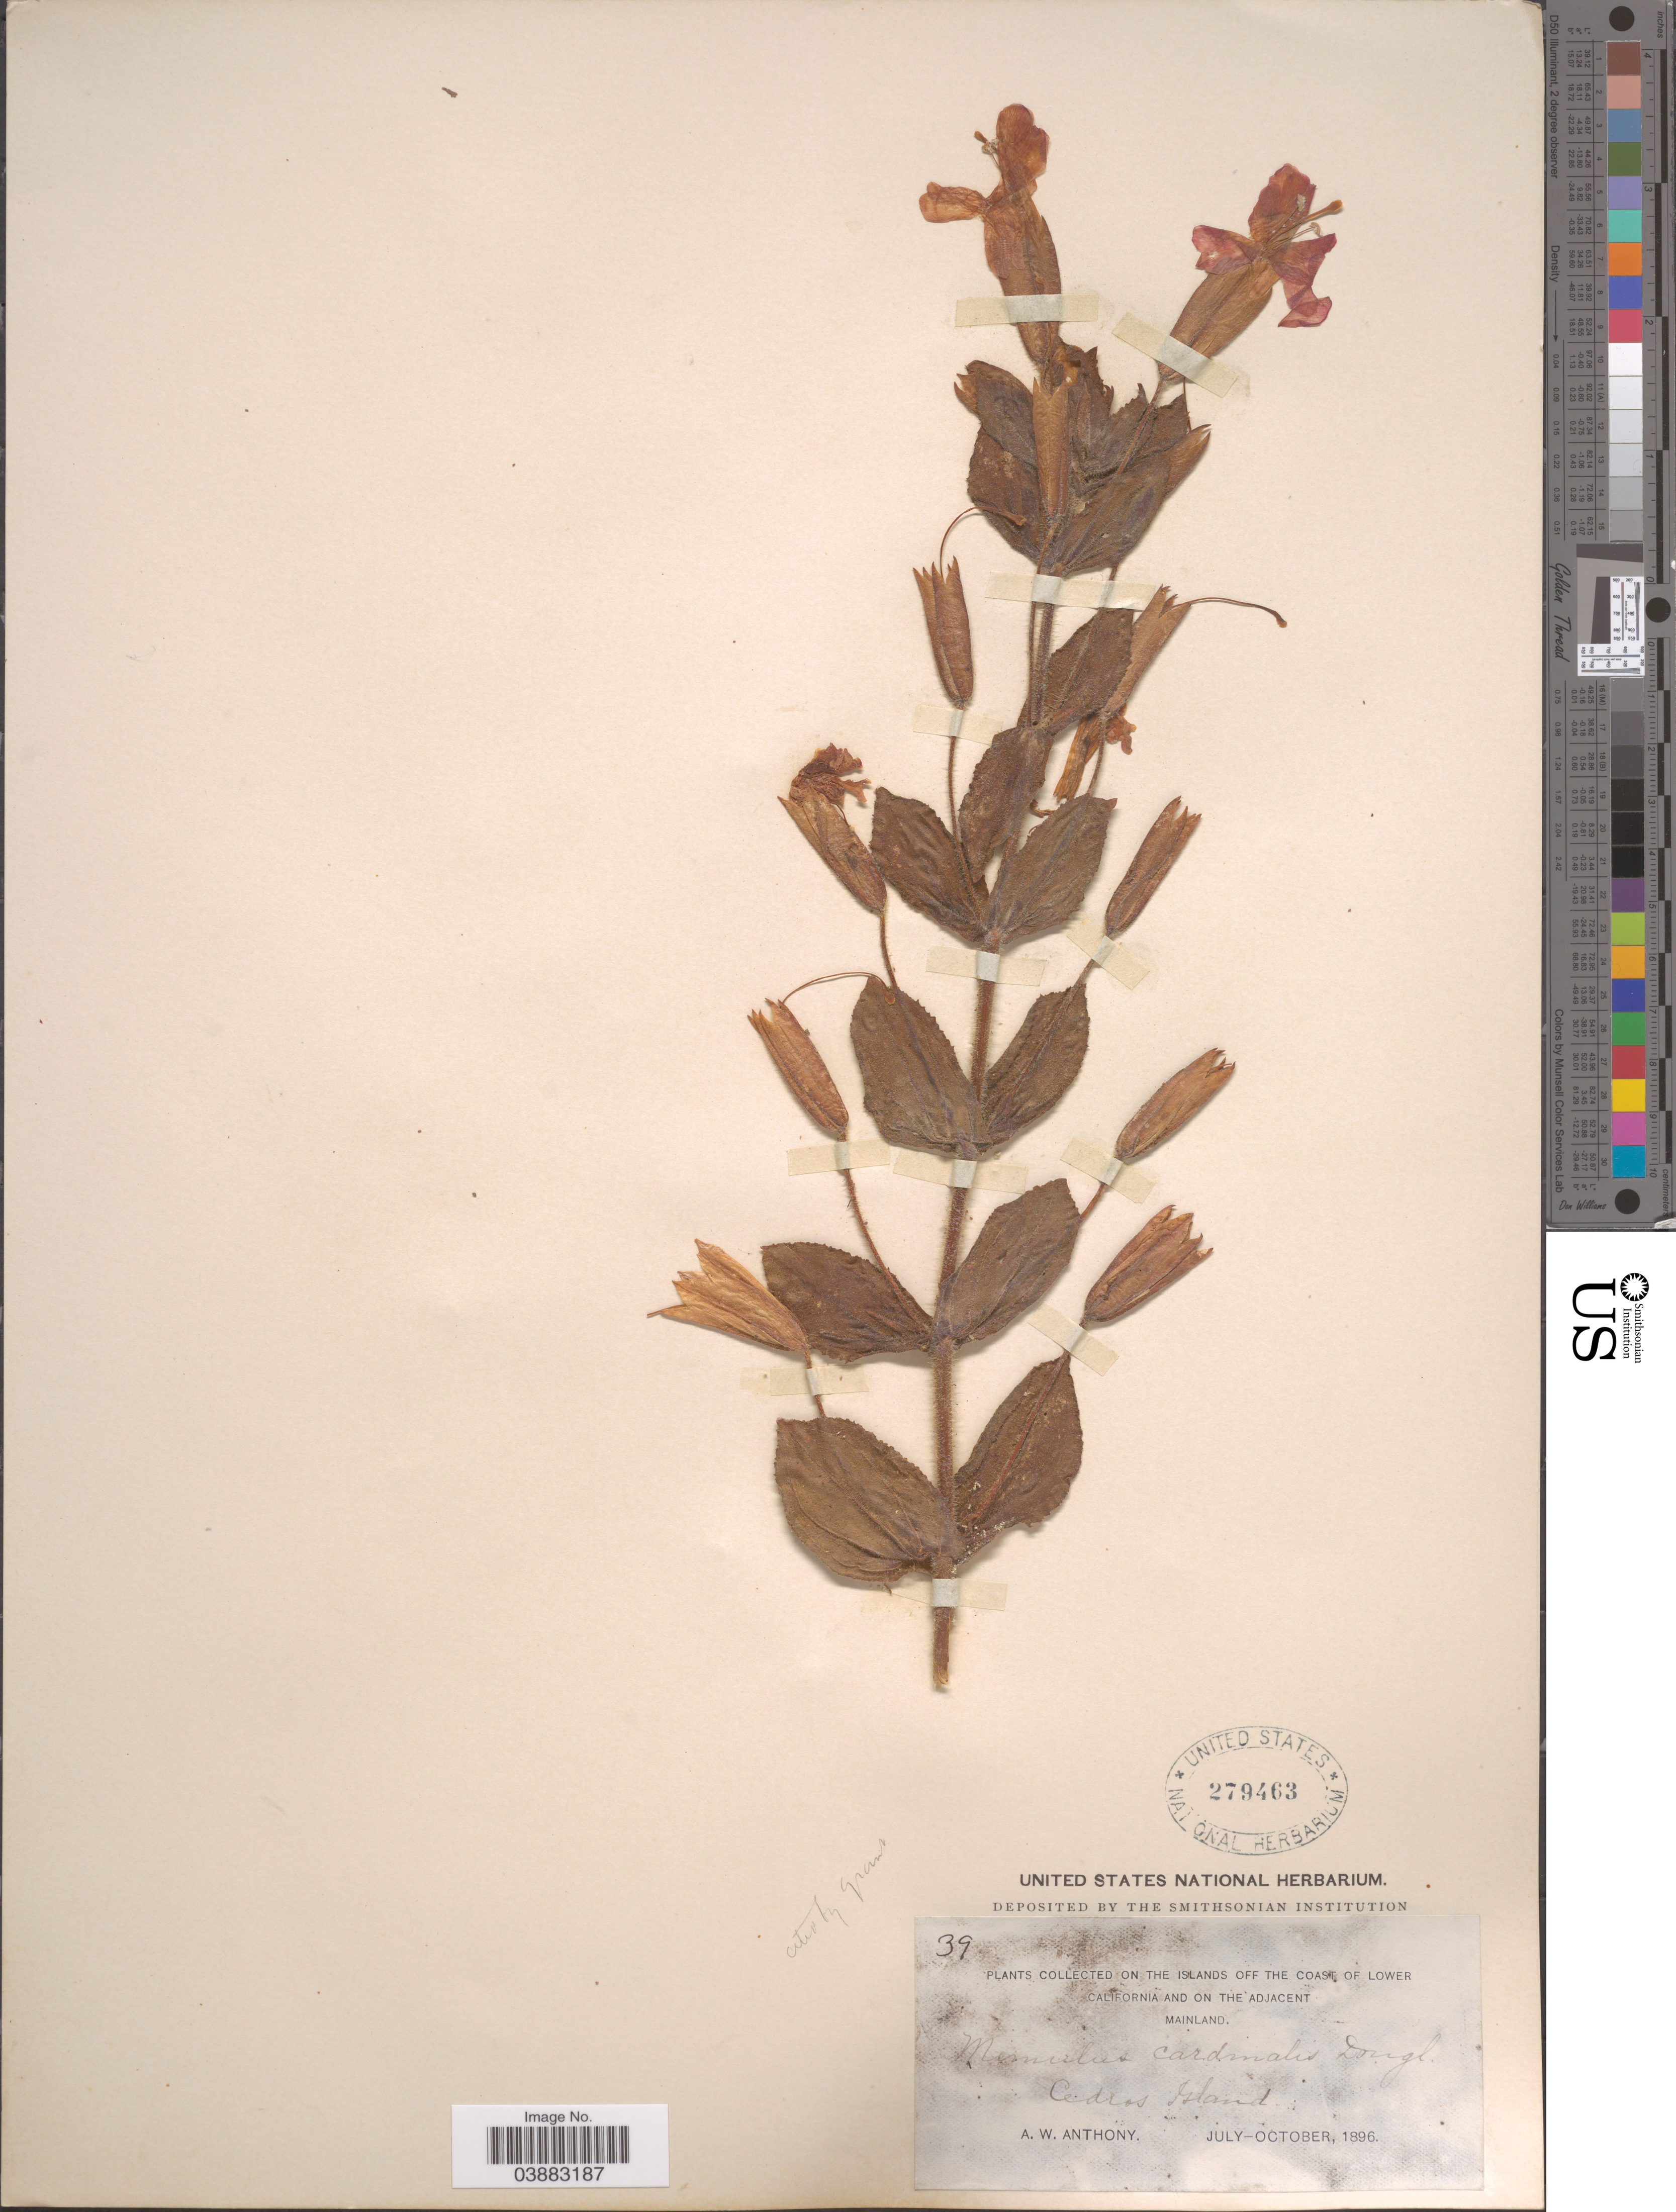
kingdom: Plantae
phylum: Tracheophyta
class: Magnoliopsida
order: Lamiales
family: Phrymaceae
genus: Mimulus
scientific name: Mimulus cardinalis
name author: Douglas ex Benth.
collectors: A. W. Anthony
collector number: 39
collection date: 1896-07/1896-10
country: Mexico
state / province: Baja California Norte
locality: On the islands off the Coast of Lower California and on the adjacent Mainland. Cedros Island.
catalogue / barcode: US 279463